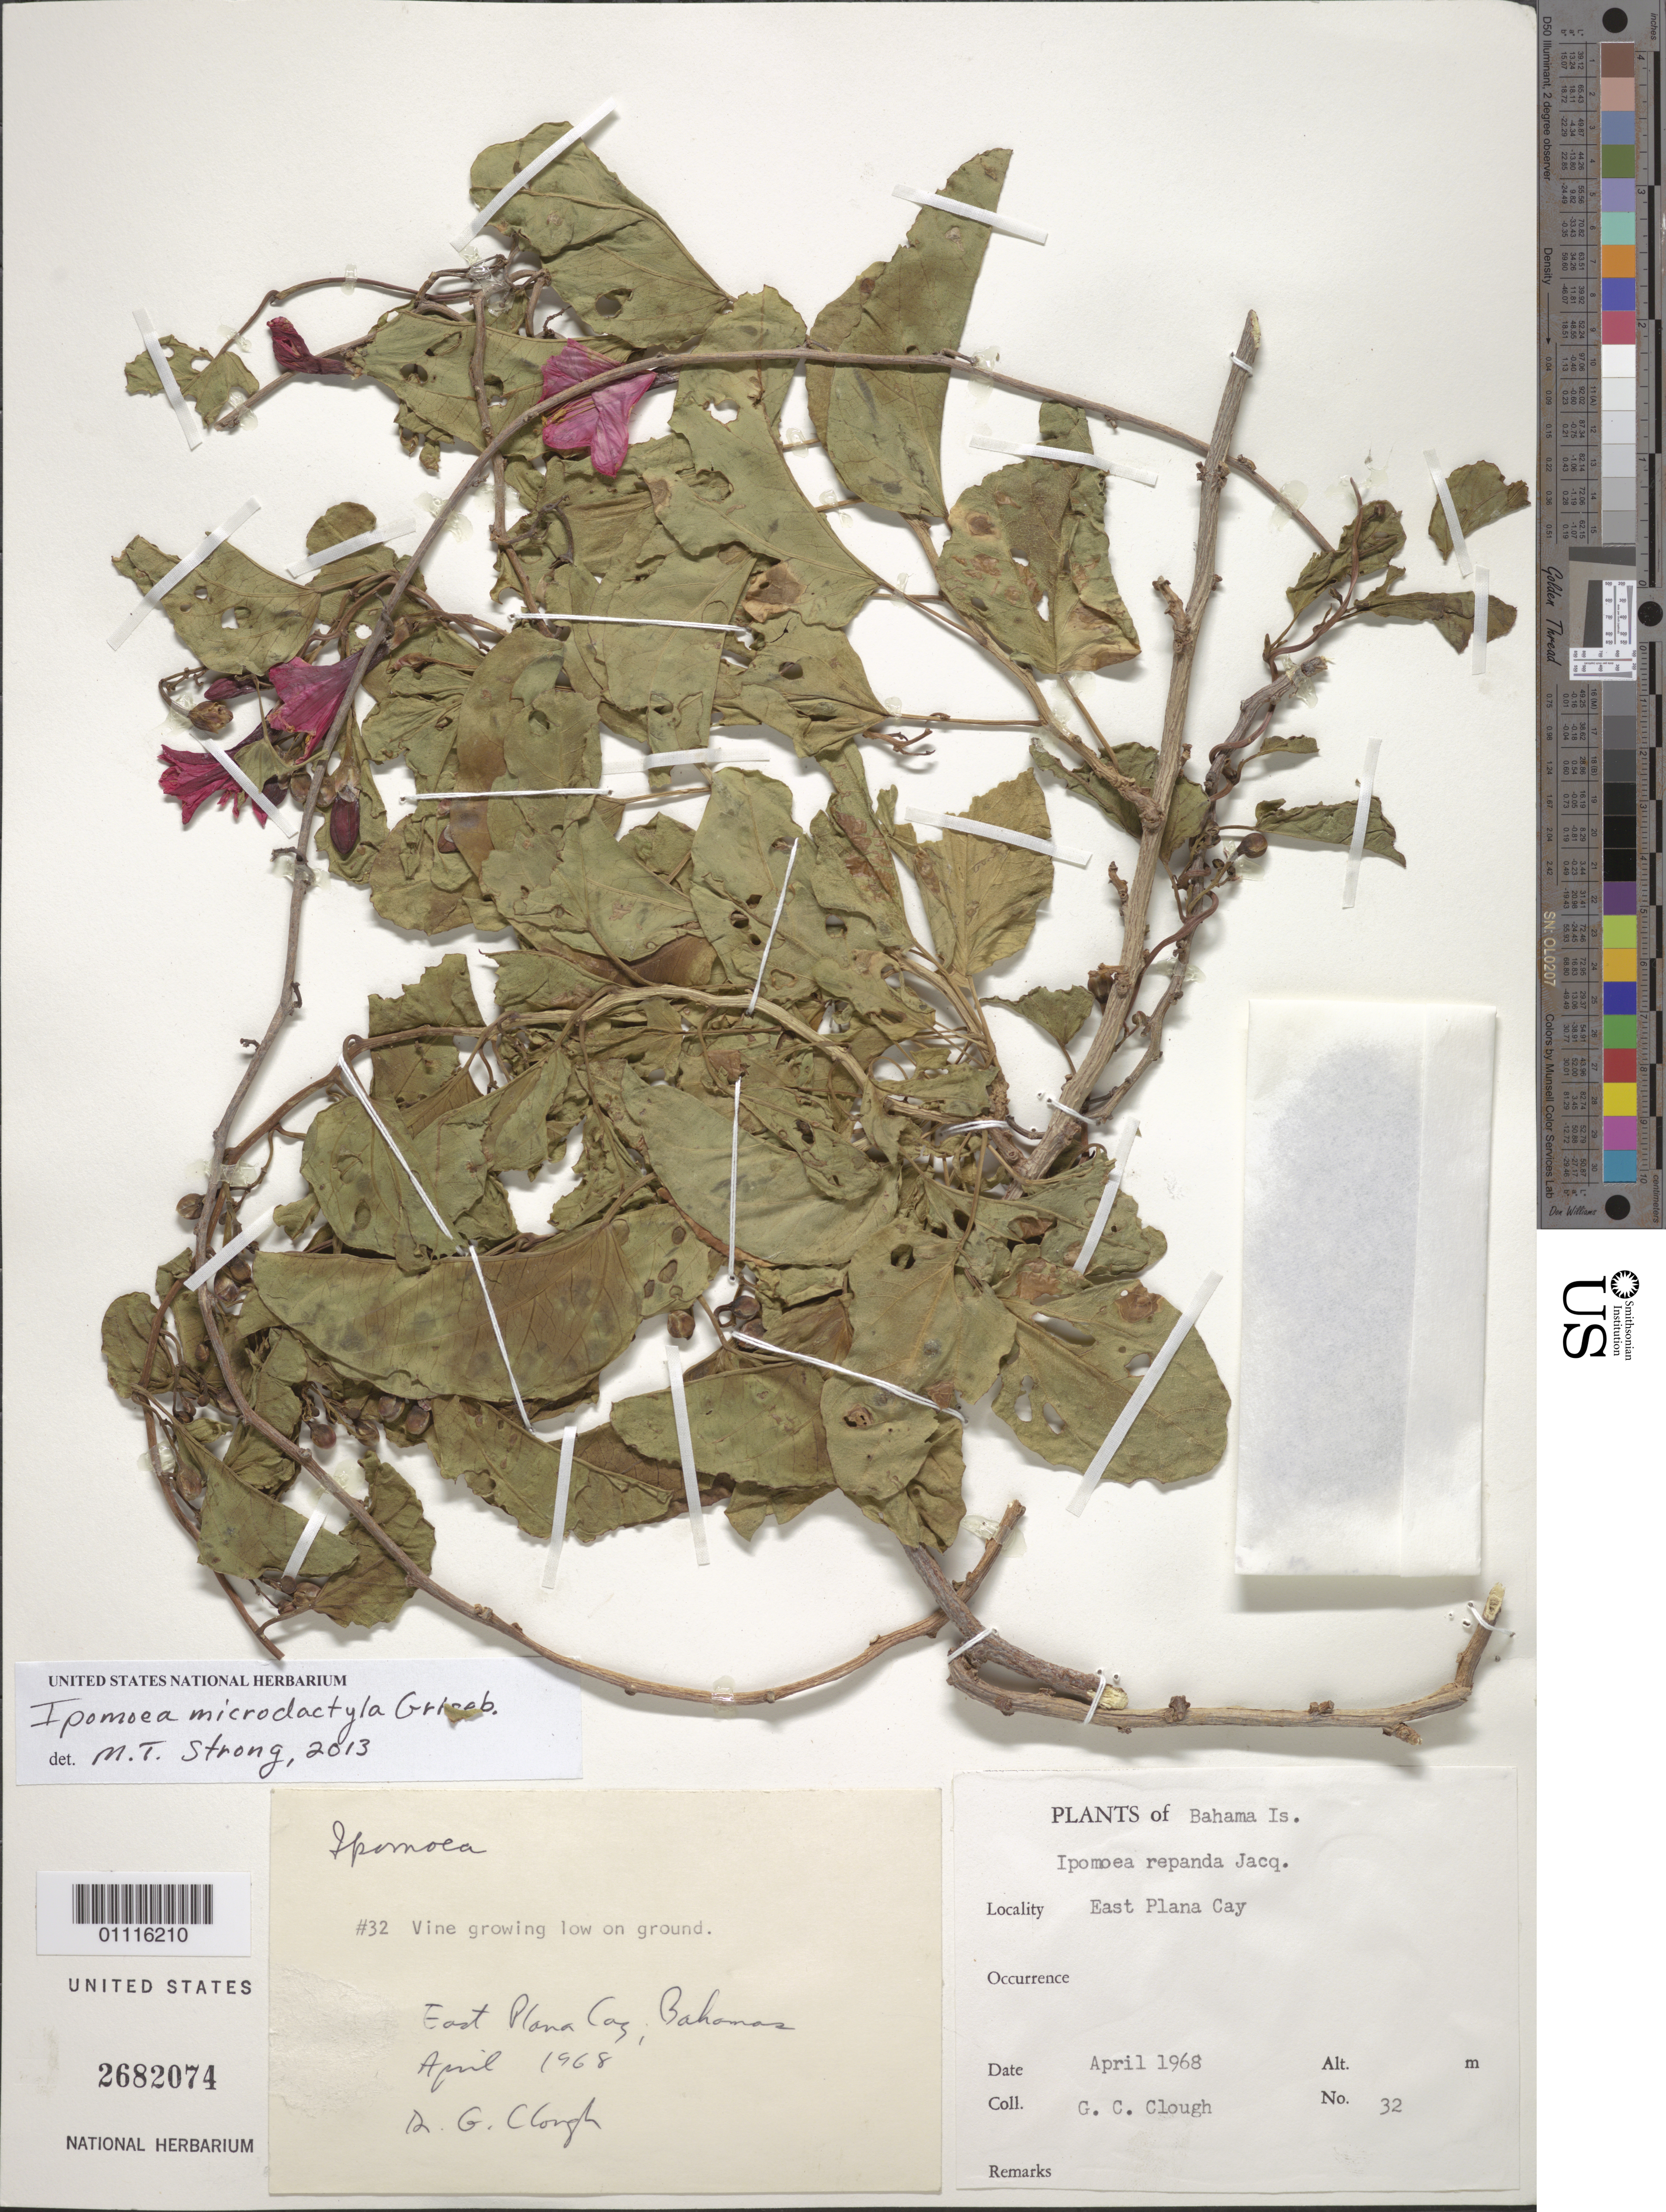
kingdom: Plantae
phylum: Tracheophyta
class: Magnoliopsida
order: Solanales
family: Convolvulaceae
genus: Ipomoea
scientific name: Ipomoea microdactyla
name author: Griseb.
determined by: Strong, M. T., (US), Smithsonian Institution - National Museum of Natural History (UNITED STATES)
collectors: G. Clough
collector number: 32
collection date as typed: Apr 1968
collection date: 1968-04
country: Bahamas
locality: East Plana Cay.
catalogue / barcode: US 2682074